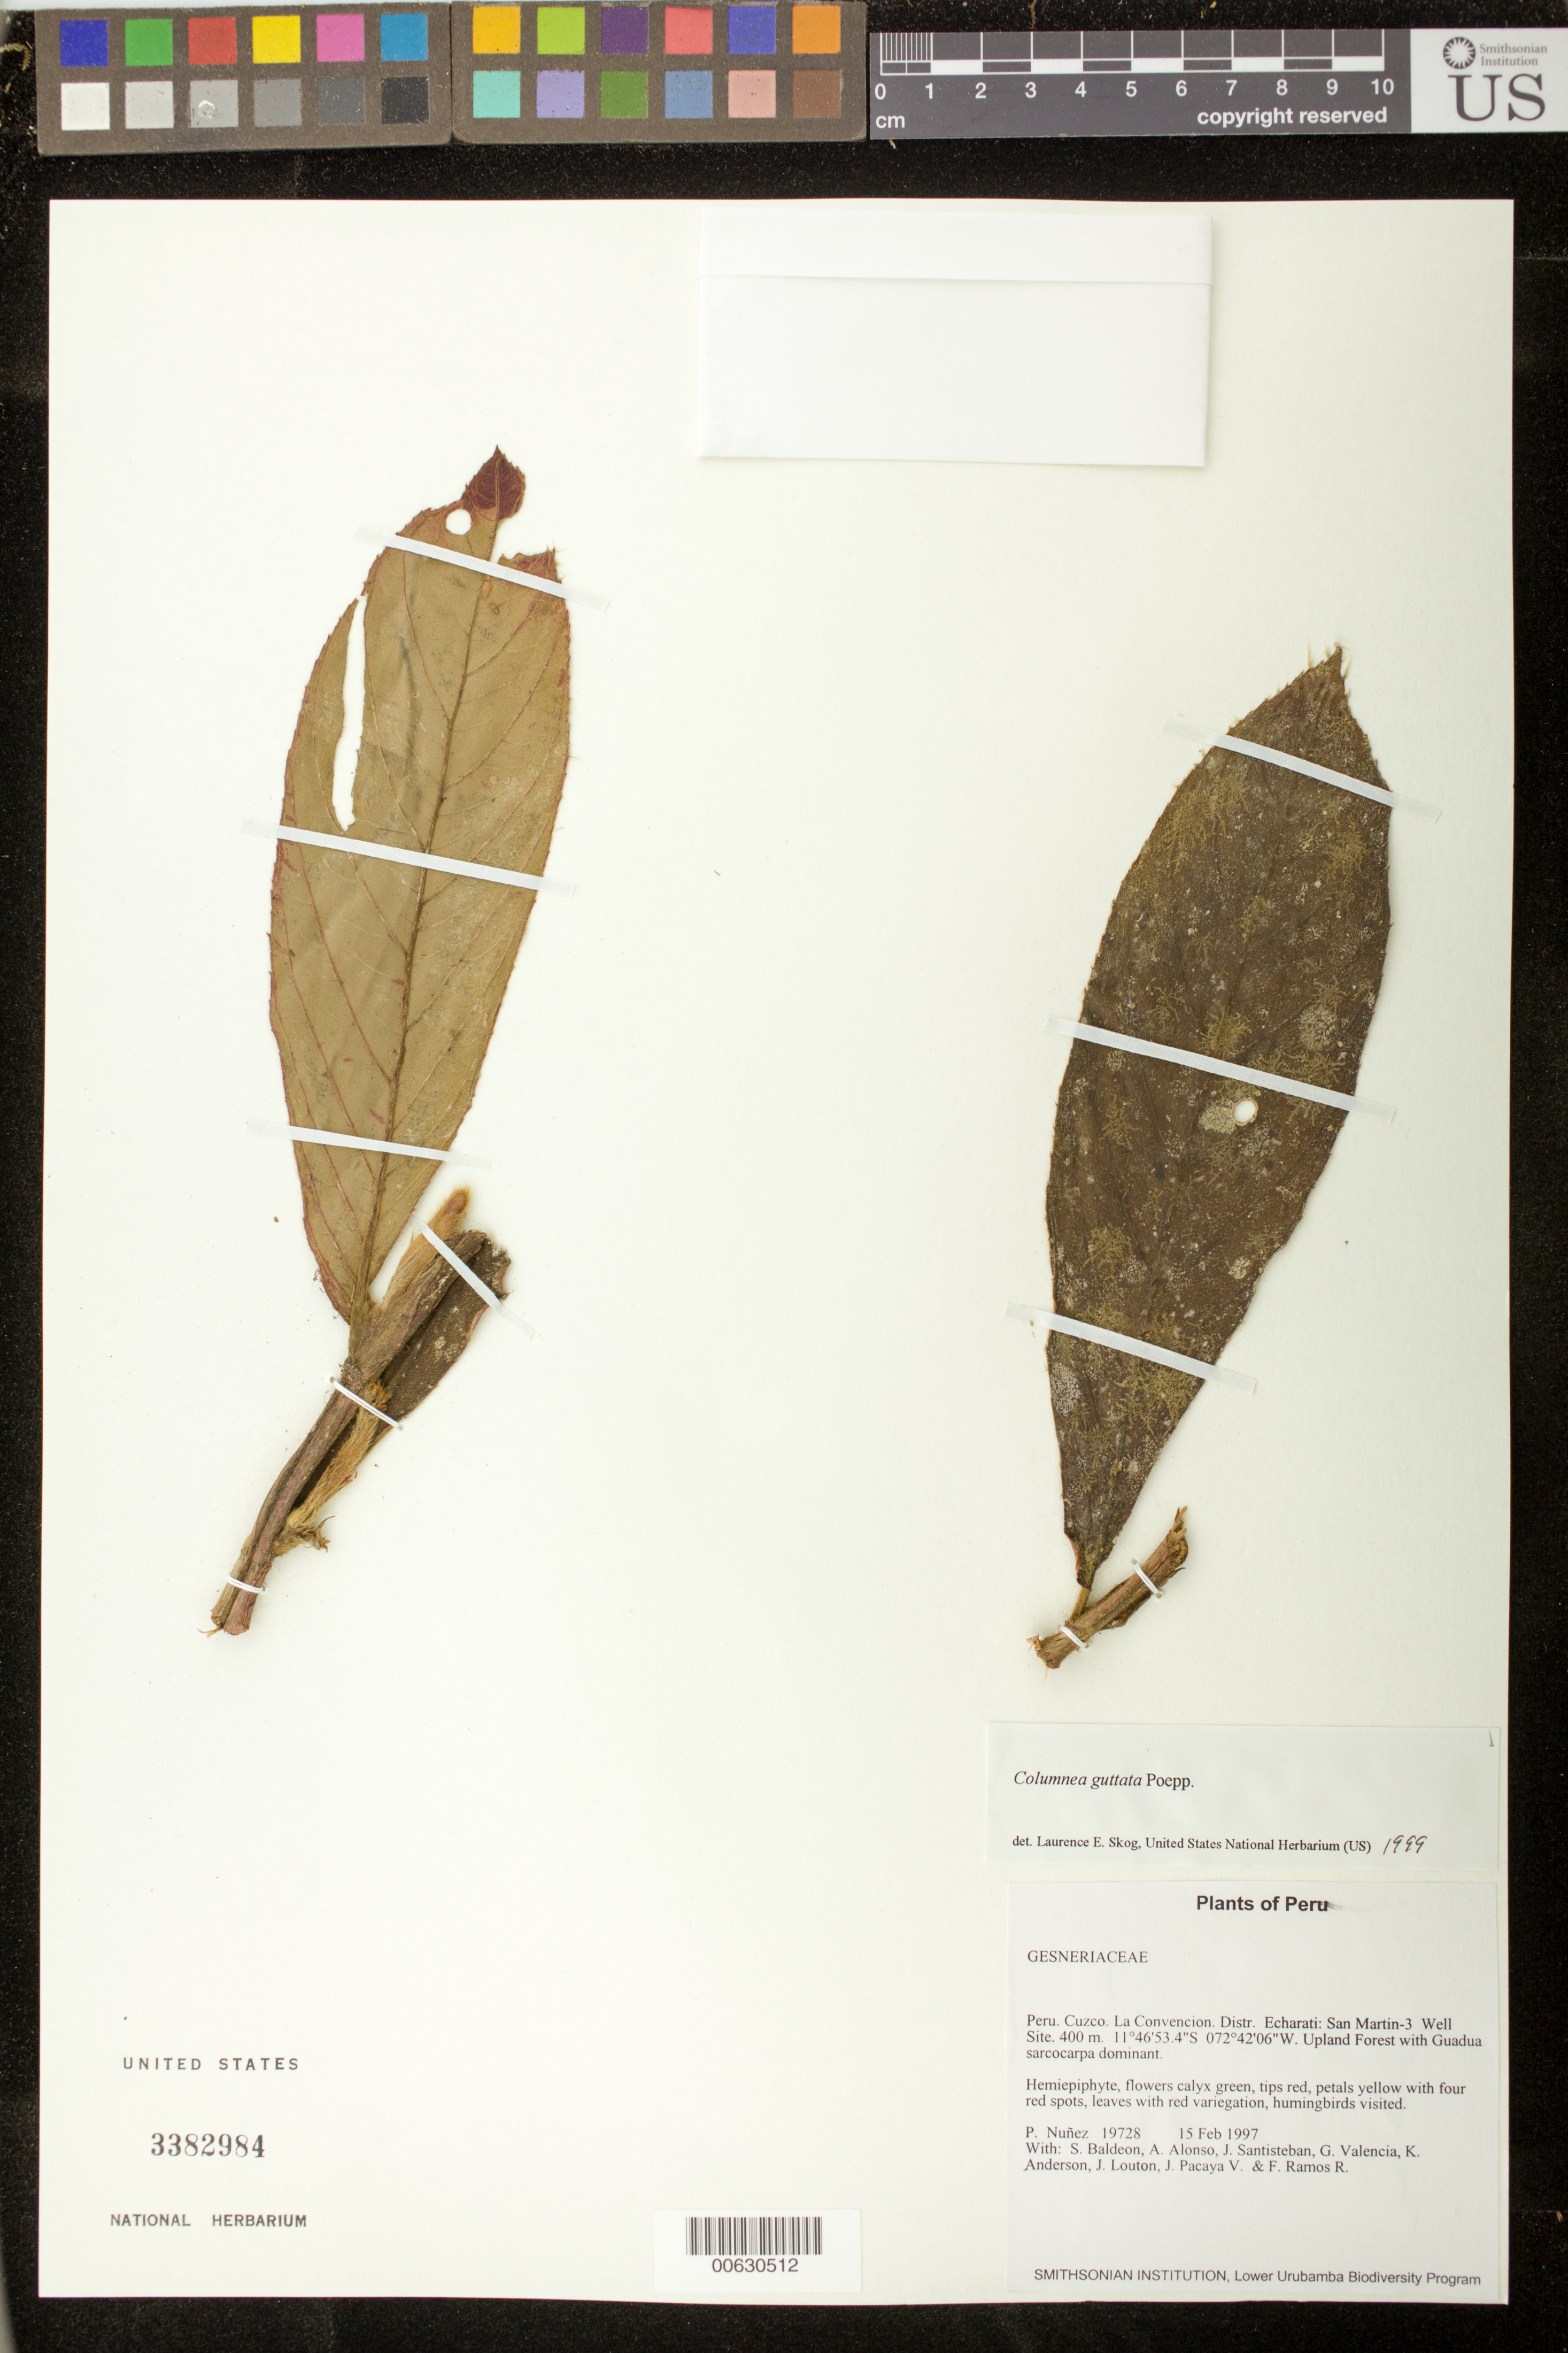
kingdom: Plantae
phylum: Tracheophyta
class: Magnoliopsida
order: Lamiales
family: Gesneriaceae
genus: Columnea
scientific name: Columnea guttata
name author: Poepp.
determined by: Skog, Laurence E.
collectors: P. Núñez V., S. Baldeon, A. Alonso, J. Santisteban, G. Valencia, K. Anderson, J. Louton, J. Pacaya V. & F. Ramos R.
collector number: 19728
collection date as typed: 15 Feb 1997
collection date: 1997-02-15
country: Peru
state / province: Cusco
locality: La Convencion, Distr. Echarati: San Martin-3 Well Site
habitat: Upland forest with Guadua sarcocarpa dominant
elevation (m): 400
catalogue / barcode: US 3382984